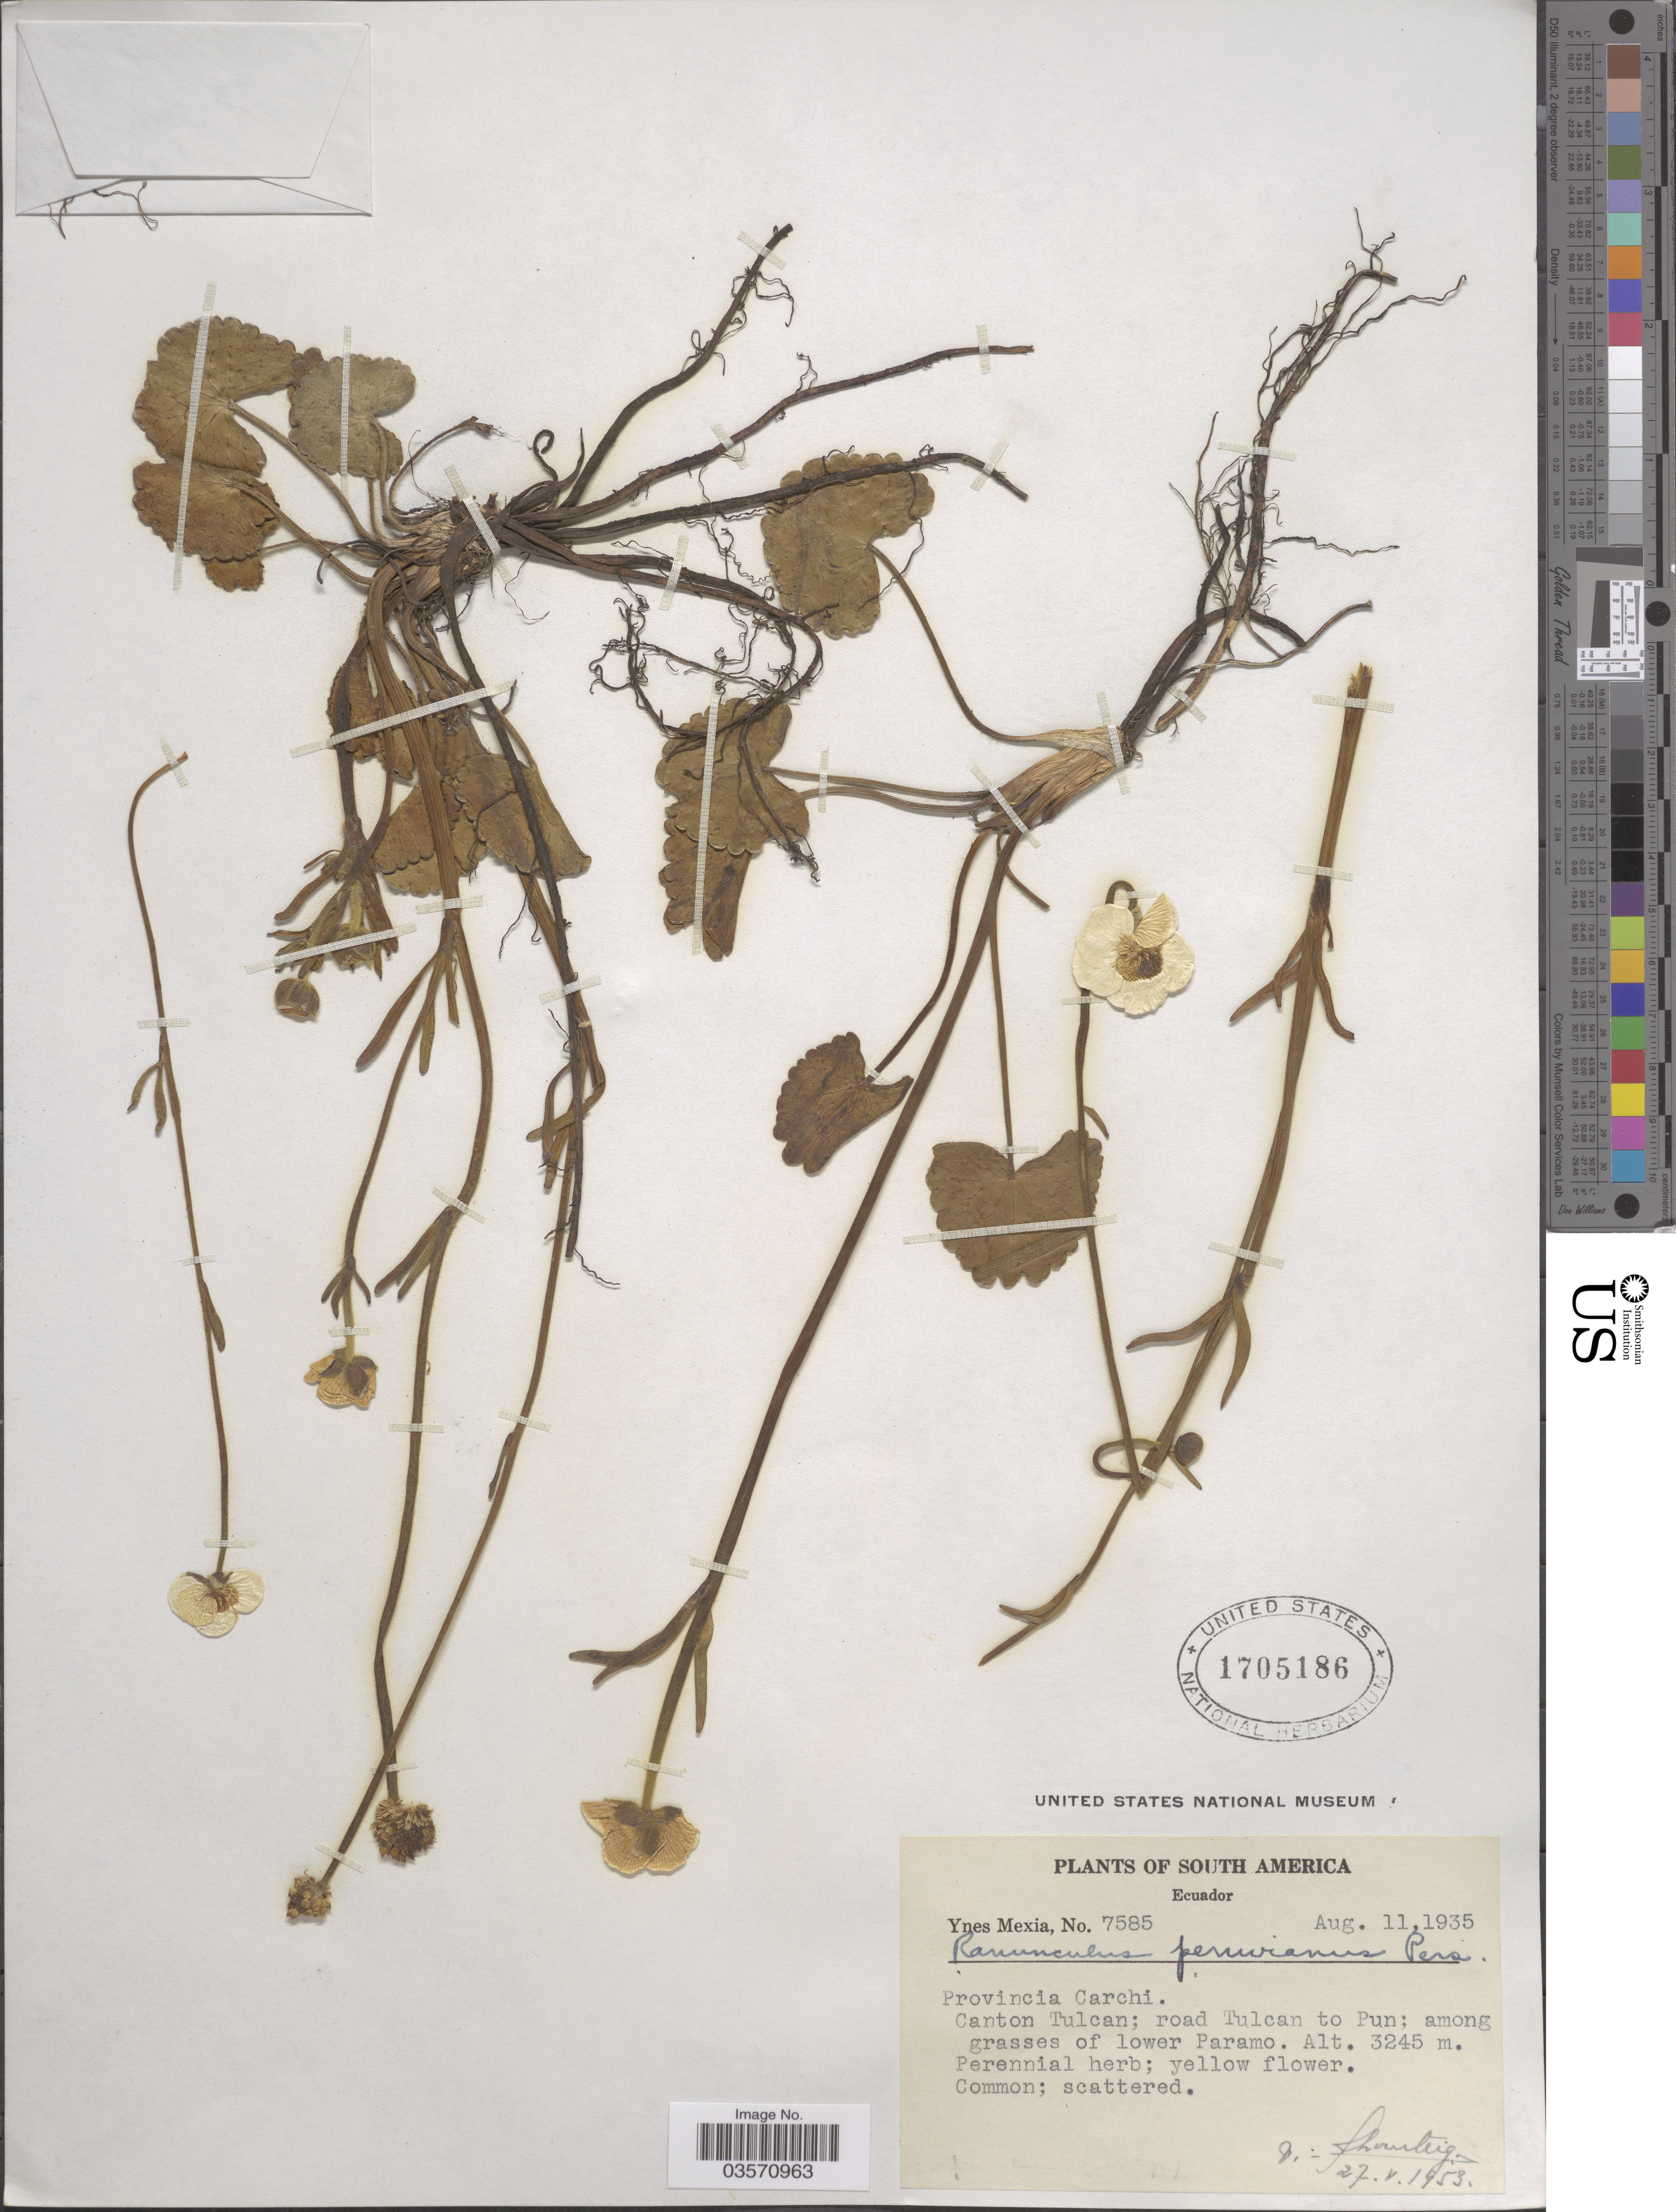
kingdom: Plantae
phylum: Tracheophyta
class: Magnoliopsida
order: Ranunculales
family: Ranunculaceae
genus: Ranunculus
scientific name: Ranunculus peruvianus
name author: Pers.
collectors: Y. Mexia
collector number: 7585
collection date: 1935-08-11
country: Ecuador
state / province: Carchi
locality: Canton Tulcan; road Tulcan to Pun: among grasses of lower Paramo.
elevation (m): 3245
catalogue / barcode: US 1705186